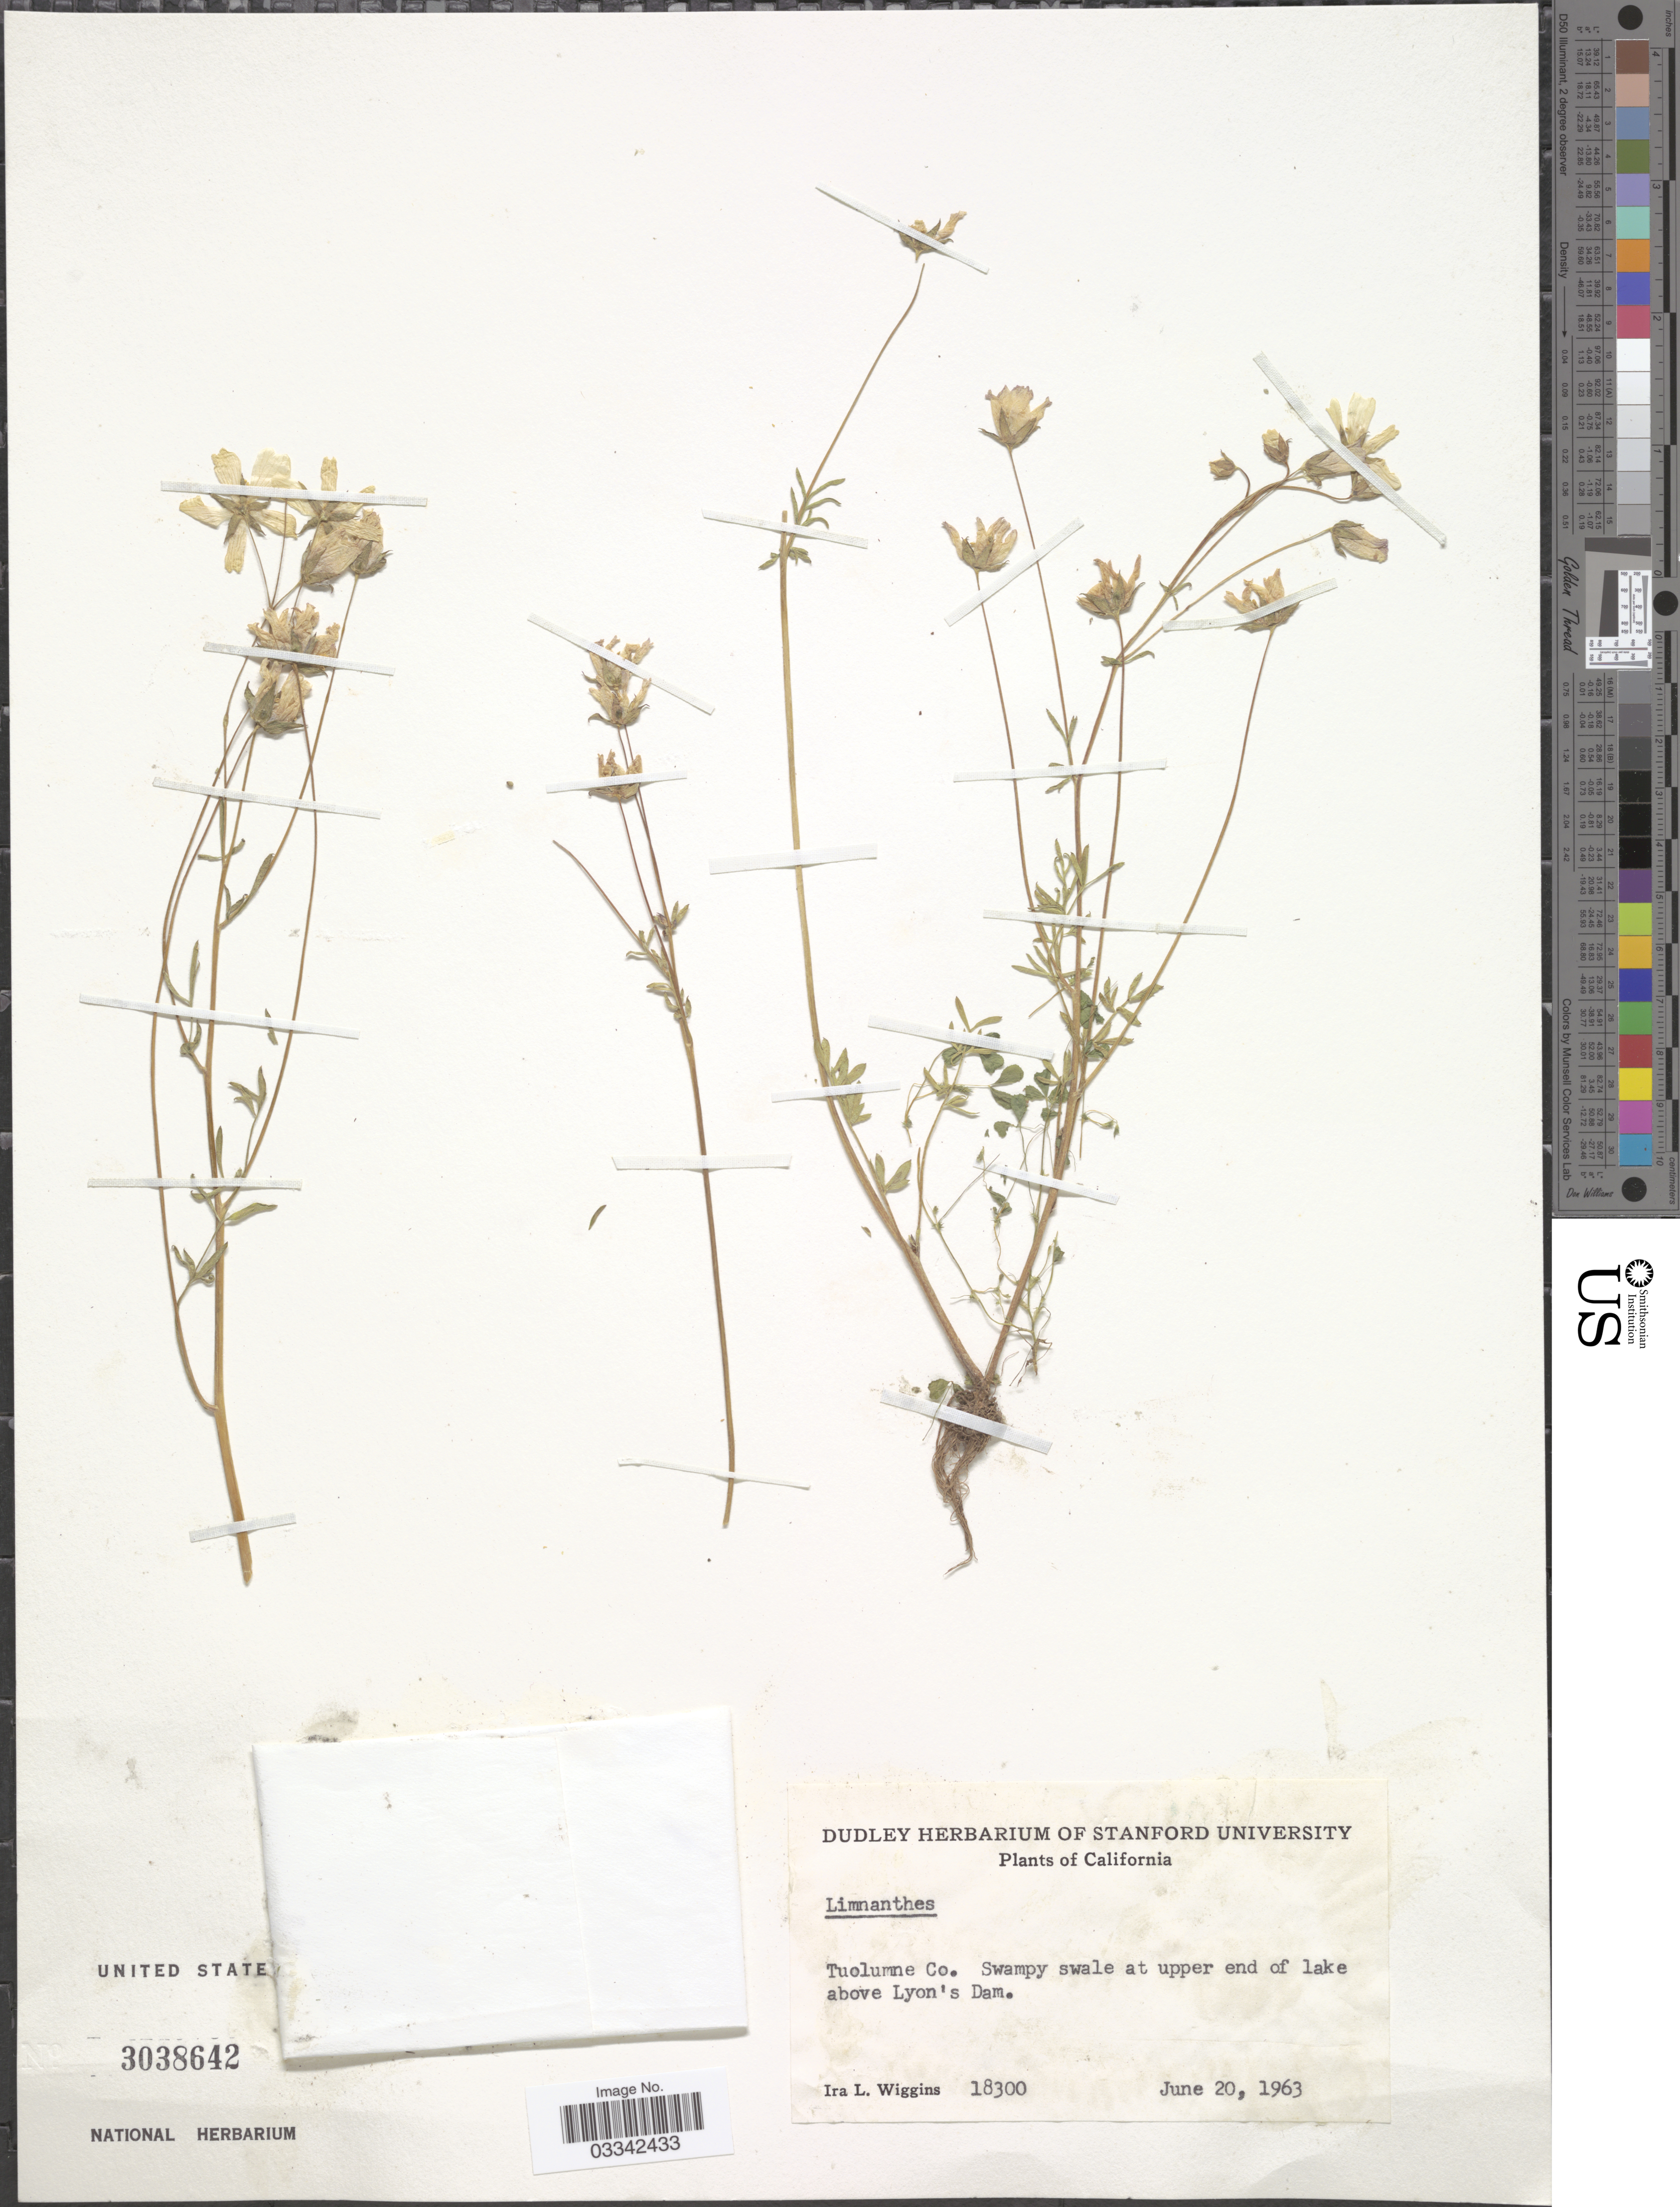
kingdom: Plantae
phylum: Tracheophyta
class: Magnoliopsida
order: Brassicales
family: Limnanthaceae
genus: Limnanthes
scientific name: Limnanthes sp.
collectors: I. L. Wiggins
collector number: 18300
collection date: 1963-06-20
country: United States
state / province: California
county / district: Tuolumne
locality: Tuolumne Co. Swampy swale at upper end of lake abvoe Lycon's Dam.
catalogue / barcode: US 3038642